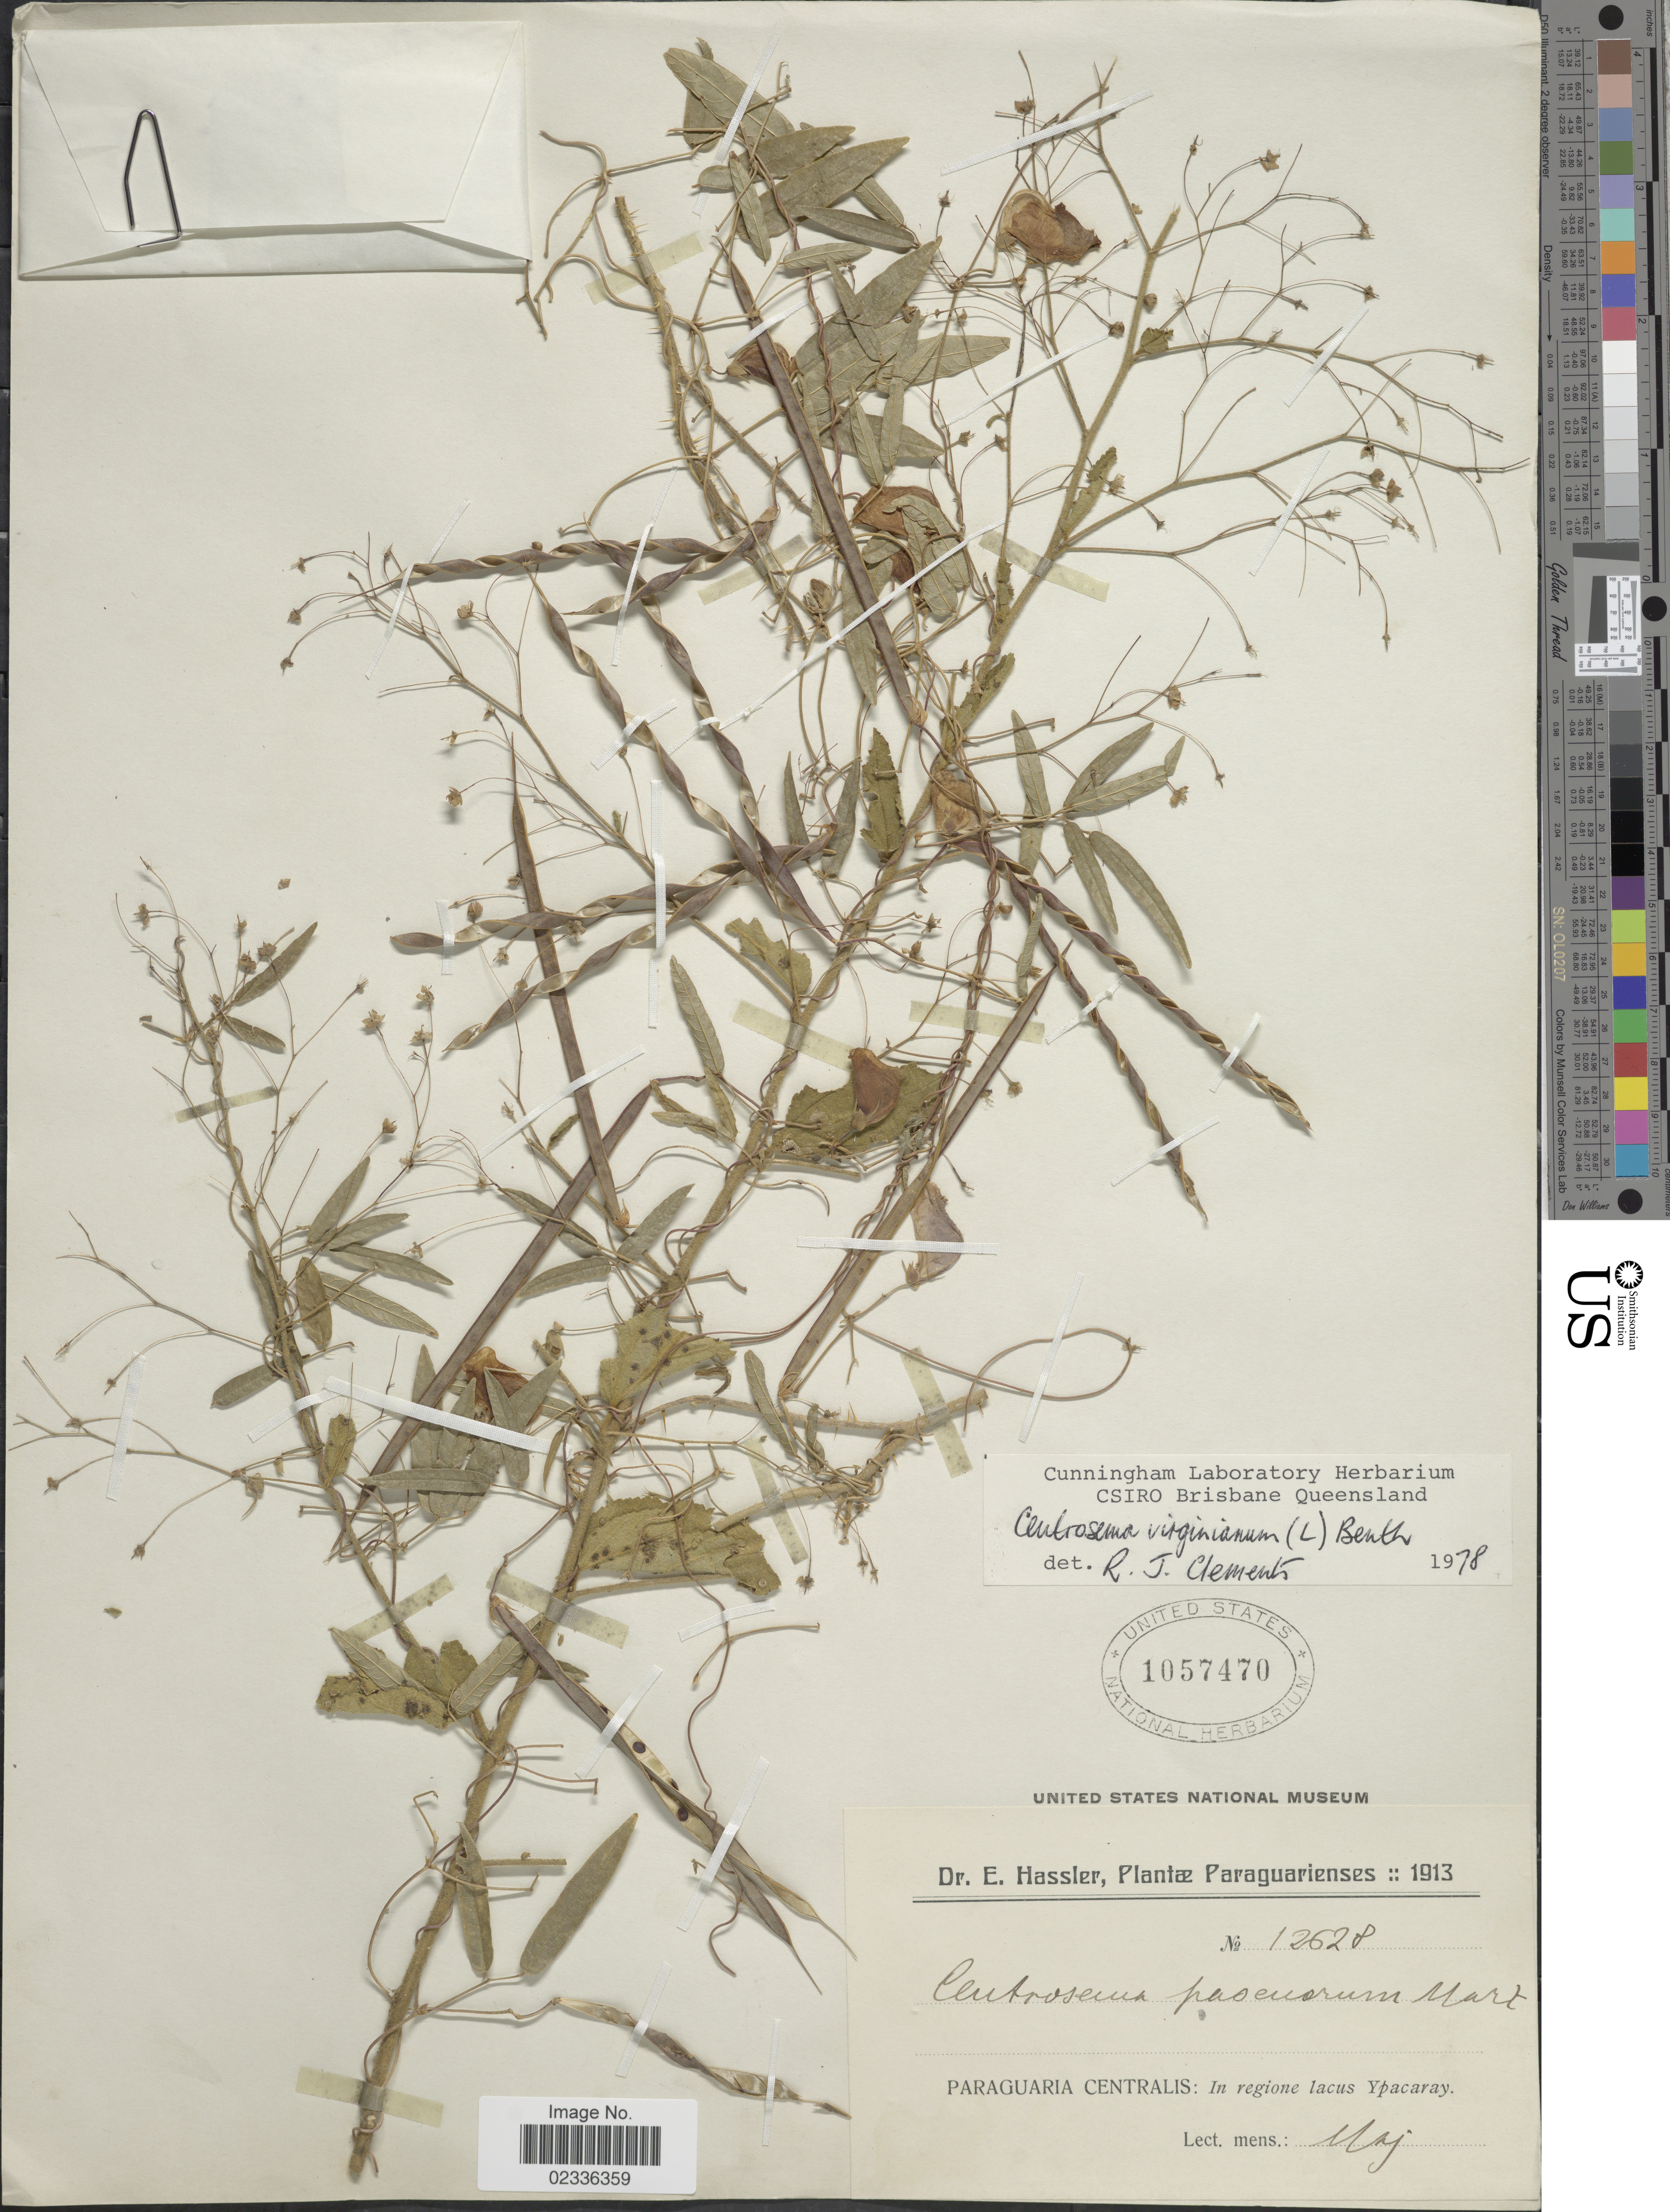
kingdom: Plantae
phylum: Tracheophyta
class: Magnoliopsida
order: Fabales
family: Fabaceae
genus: Centrosema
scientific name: Centrosema virginianum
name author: (L.) Benth.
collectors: E. Hassler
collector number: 12628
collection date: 1913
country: Paraguay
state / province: Paraguari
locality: Paraguaria Centralis: in regione lacus Ypacaray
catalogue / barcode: US 1057470